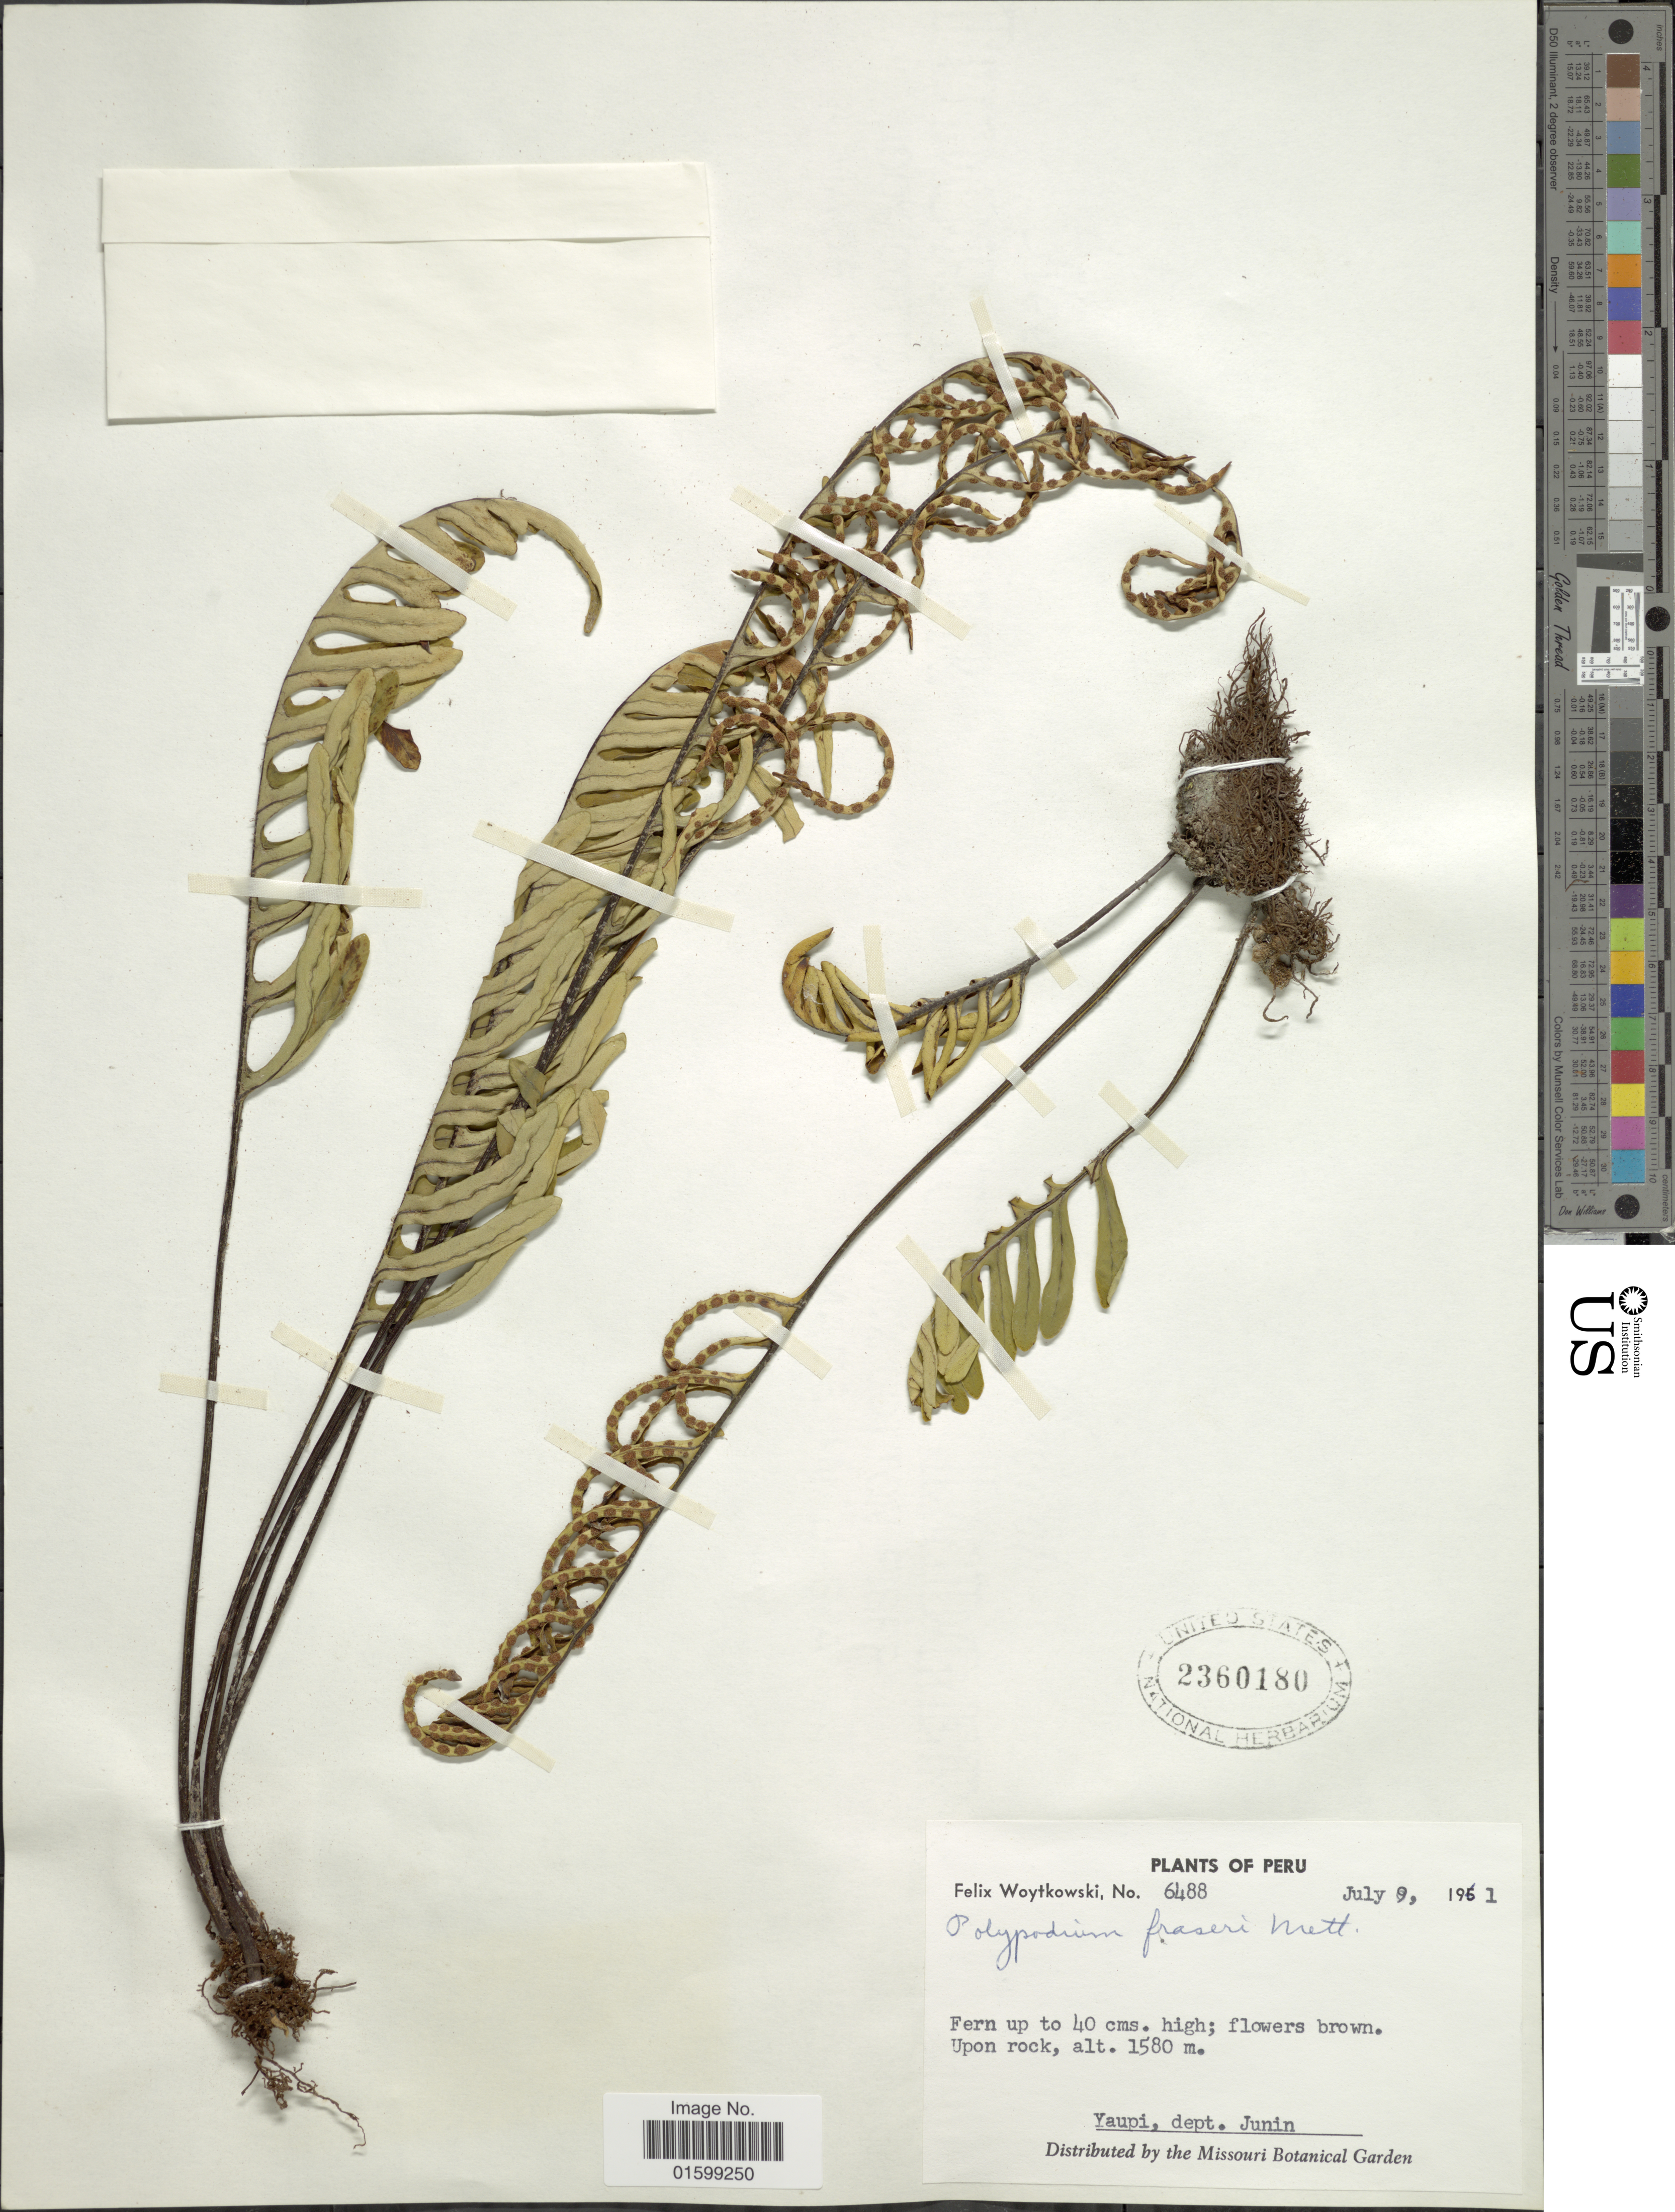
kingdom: Plantae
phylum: Tracheophyta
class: Polypodiopsida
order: Polypodiales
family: Polypodiaceae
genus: Pleopeltis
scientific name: Pleopeltis fraseri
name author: (Kuhn) A.R. Sm.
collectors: F. Woytkowski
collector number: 6488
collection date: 1961-07-09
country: Peru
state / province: Junín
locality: Upon rocks, Yaupi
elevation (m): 1580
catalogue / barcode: US 2360180